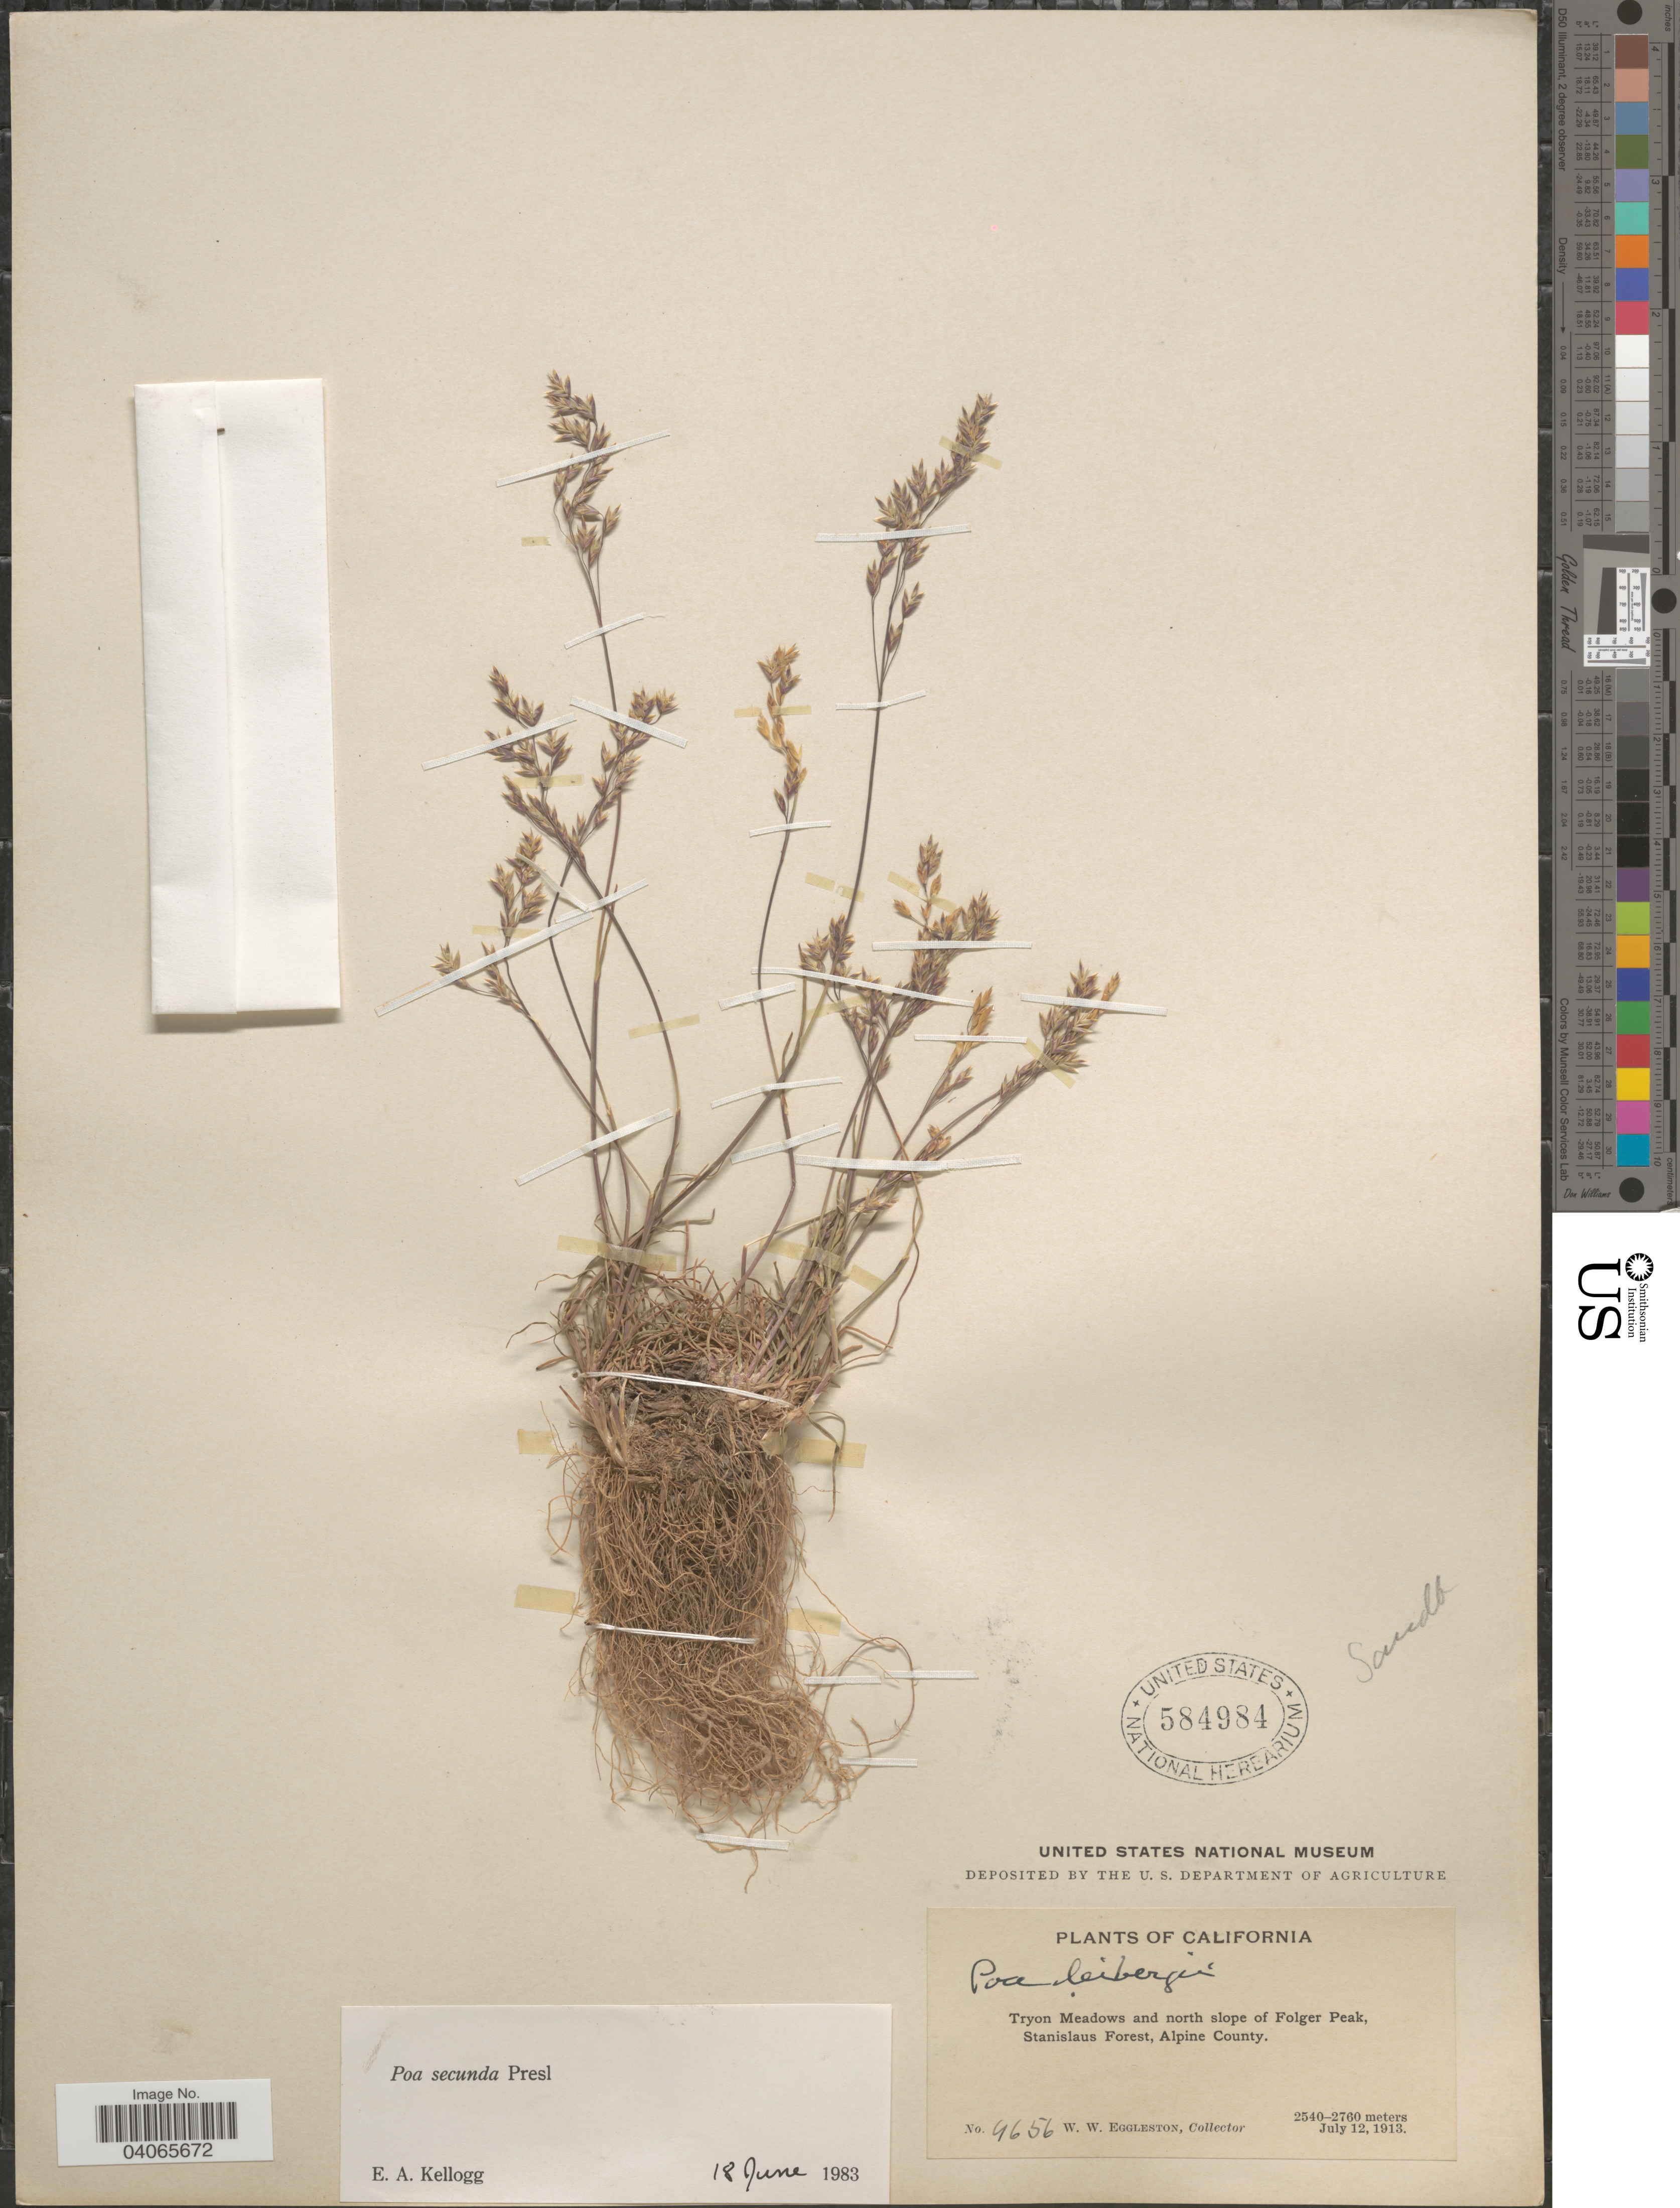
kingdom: Plantae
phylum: Tracheophyta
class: Liliopsida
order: Poales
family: Poaceae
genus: Poa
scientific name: Poa secunda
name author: J. Presl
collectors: W. W. Eggleston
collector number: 4656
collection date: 1913-07-12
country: United States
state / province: California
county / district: Alpine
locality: Tryon Meadows and north slope of Folger Peak, Stanislaus Forest, Alpine County.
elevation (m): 2540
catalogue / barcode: US 584984